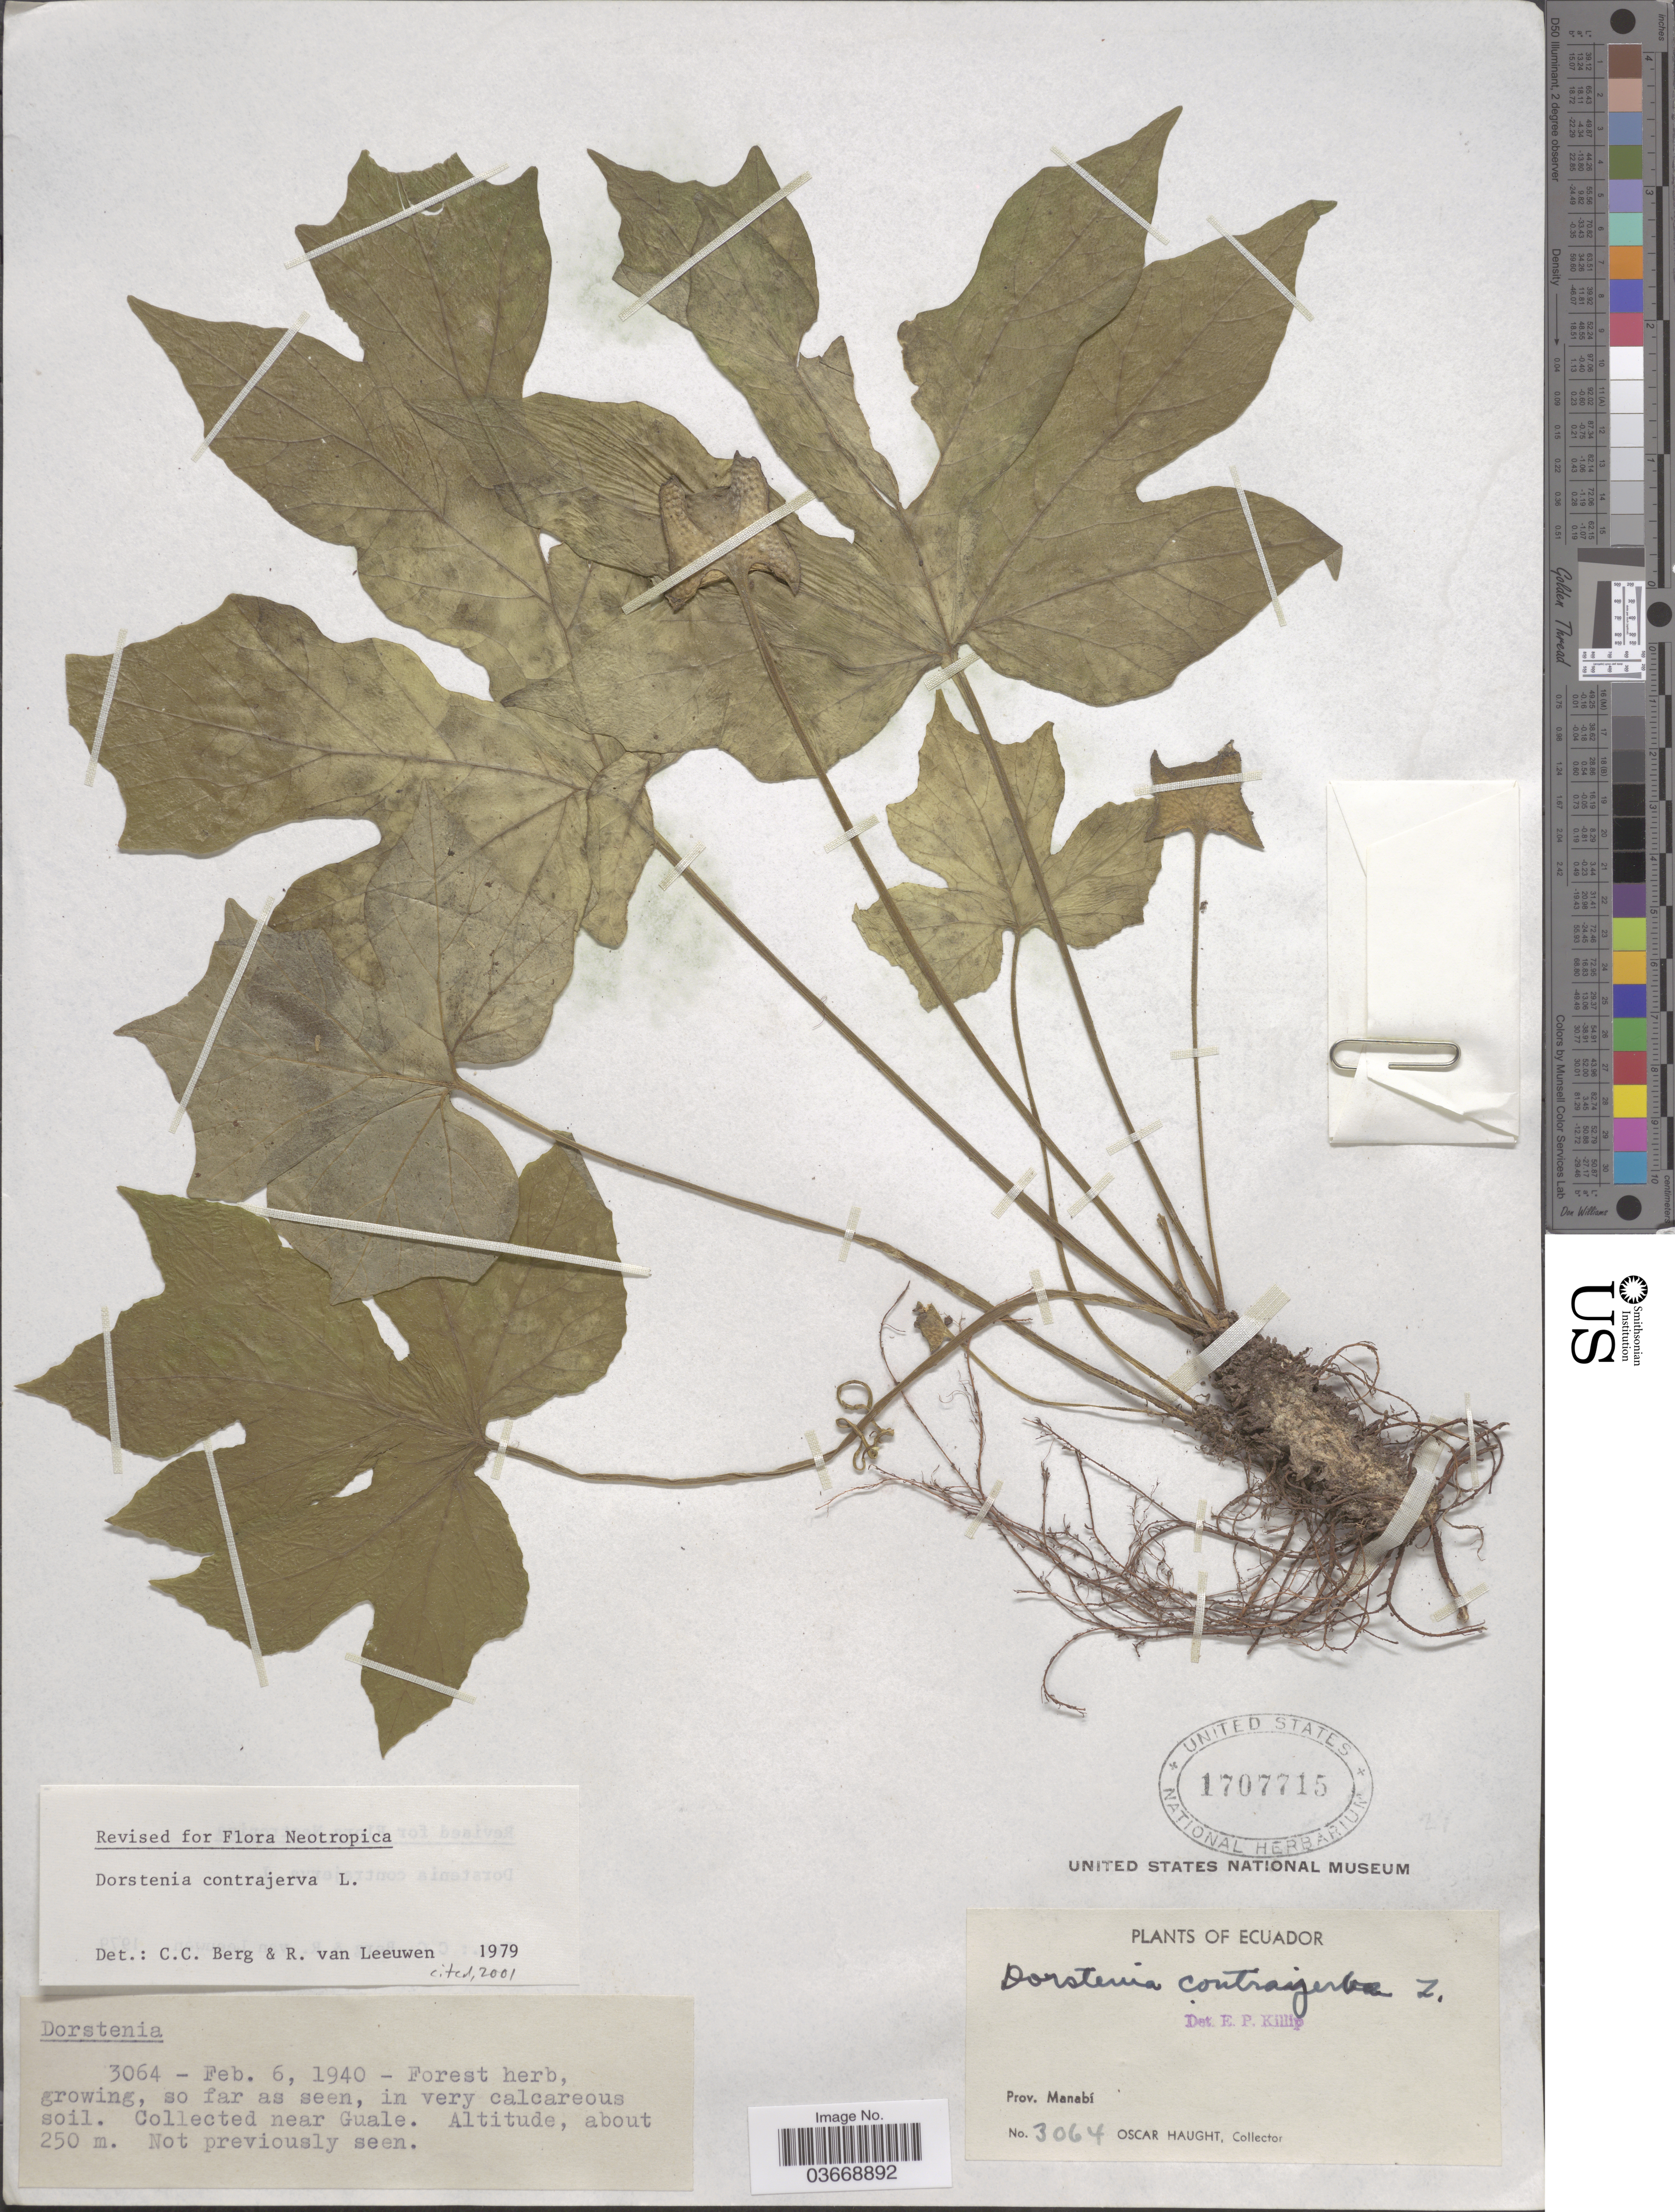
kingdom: Plantae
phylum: Tracheophyta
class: Magnoliopsida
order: Rosales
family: Moraceae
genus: Dorstenia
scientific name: Dorstenia contrajerva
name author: L.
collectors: O. L. Haught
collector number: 3064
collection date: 1940-02-06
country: Ecuador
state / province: Manabí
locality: Prov. Manabí. Near Guale.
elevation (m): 250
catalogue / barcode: US 1707715